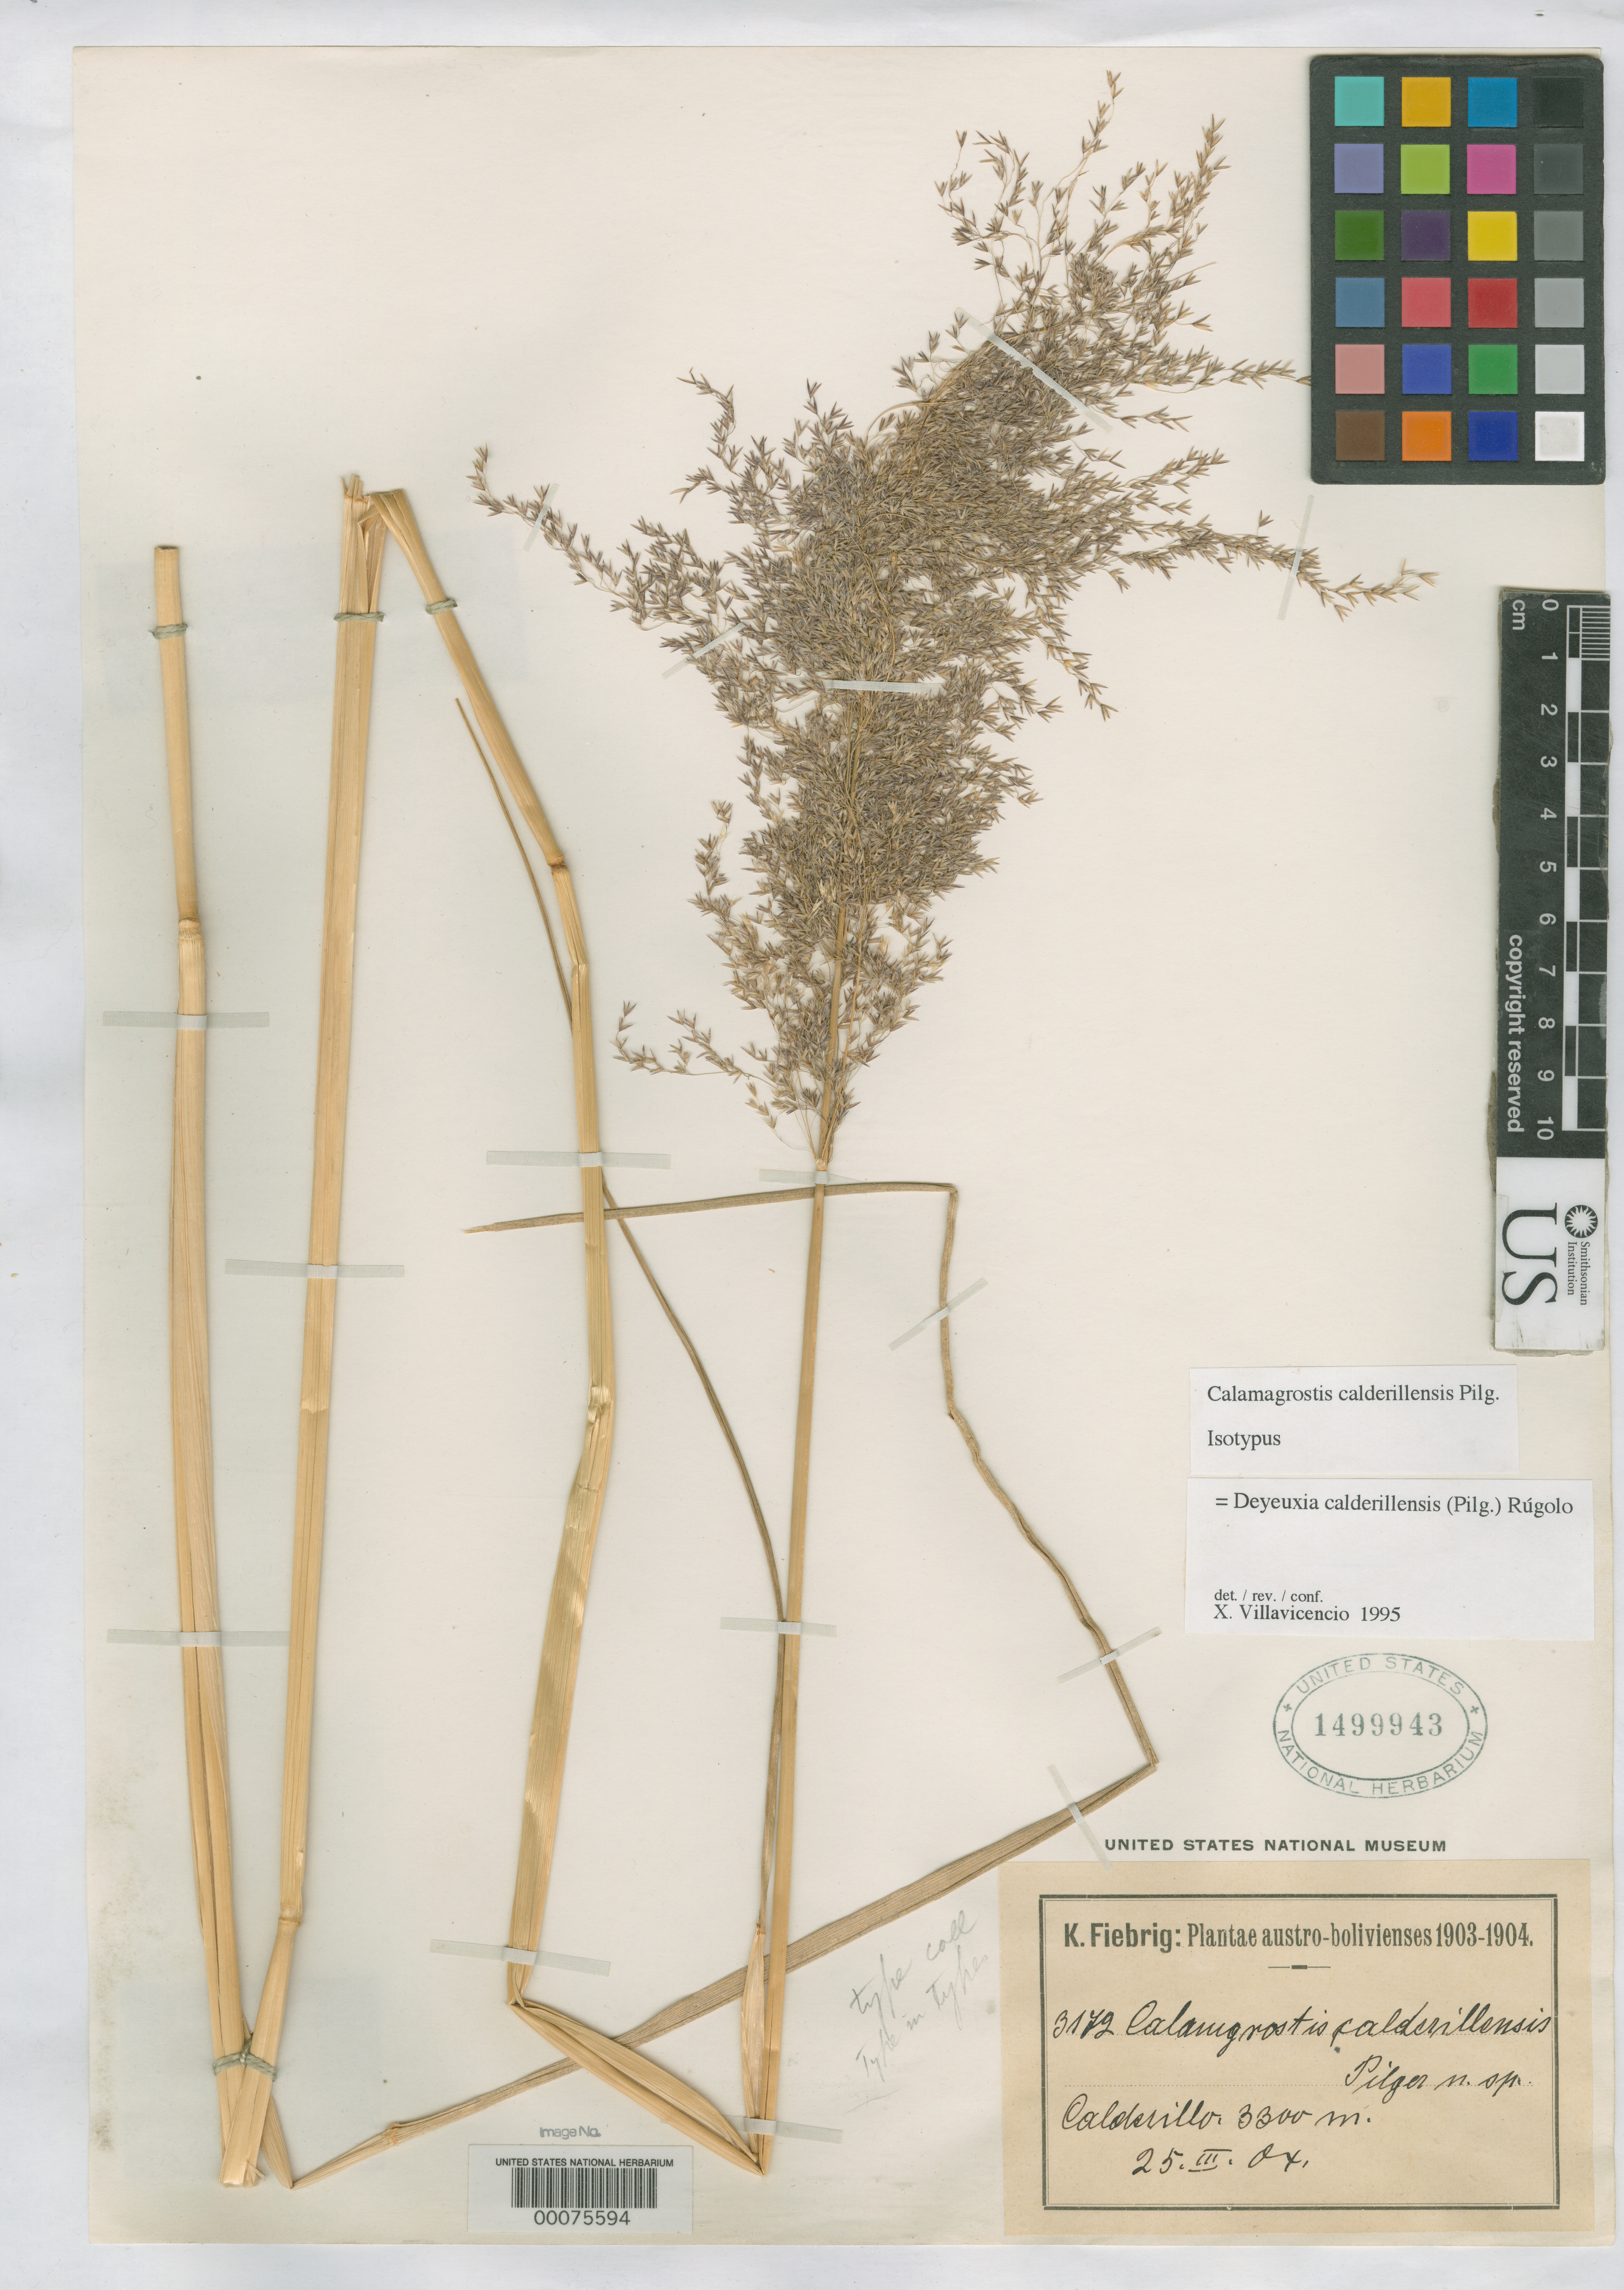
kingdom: Plantae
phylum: Tracheophyta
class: Liliopsida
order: Poales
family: Poaceae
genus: Calamagrostis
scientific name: Calamagrostis calderillensis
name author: Pilg.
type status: Isotype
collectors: K. Fiebrig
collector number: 3172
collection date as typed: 25 Mar 1904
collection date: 1904-03-25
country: Bolivia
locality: Calderillo.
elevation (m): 3300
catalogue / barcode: US 1499943